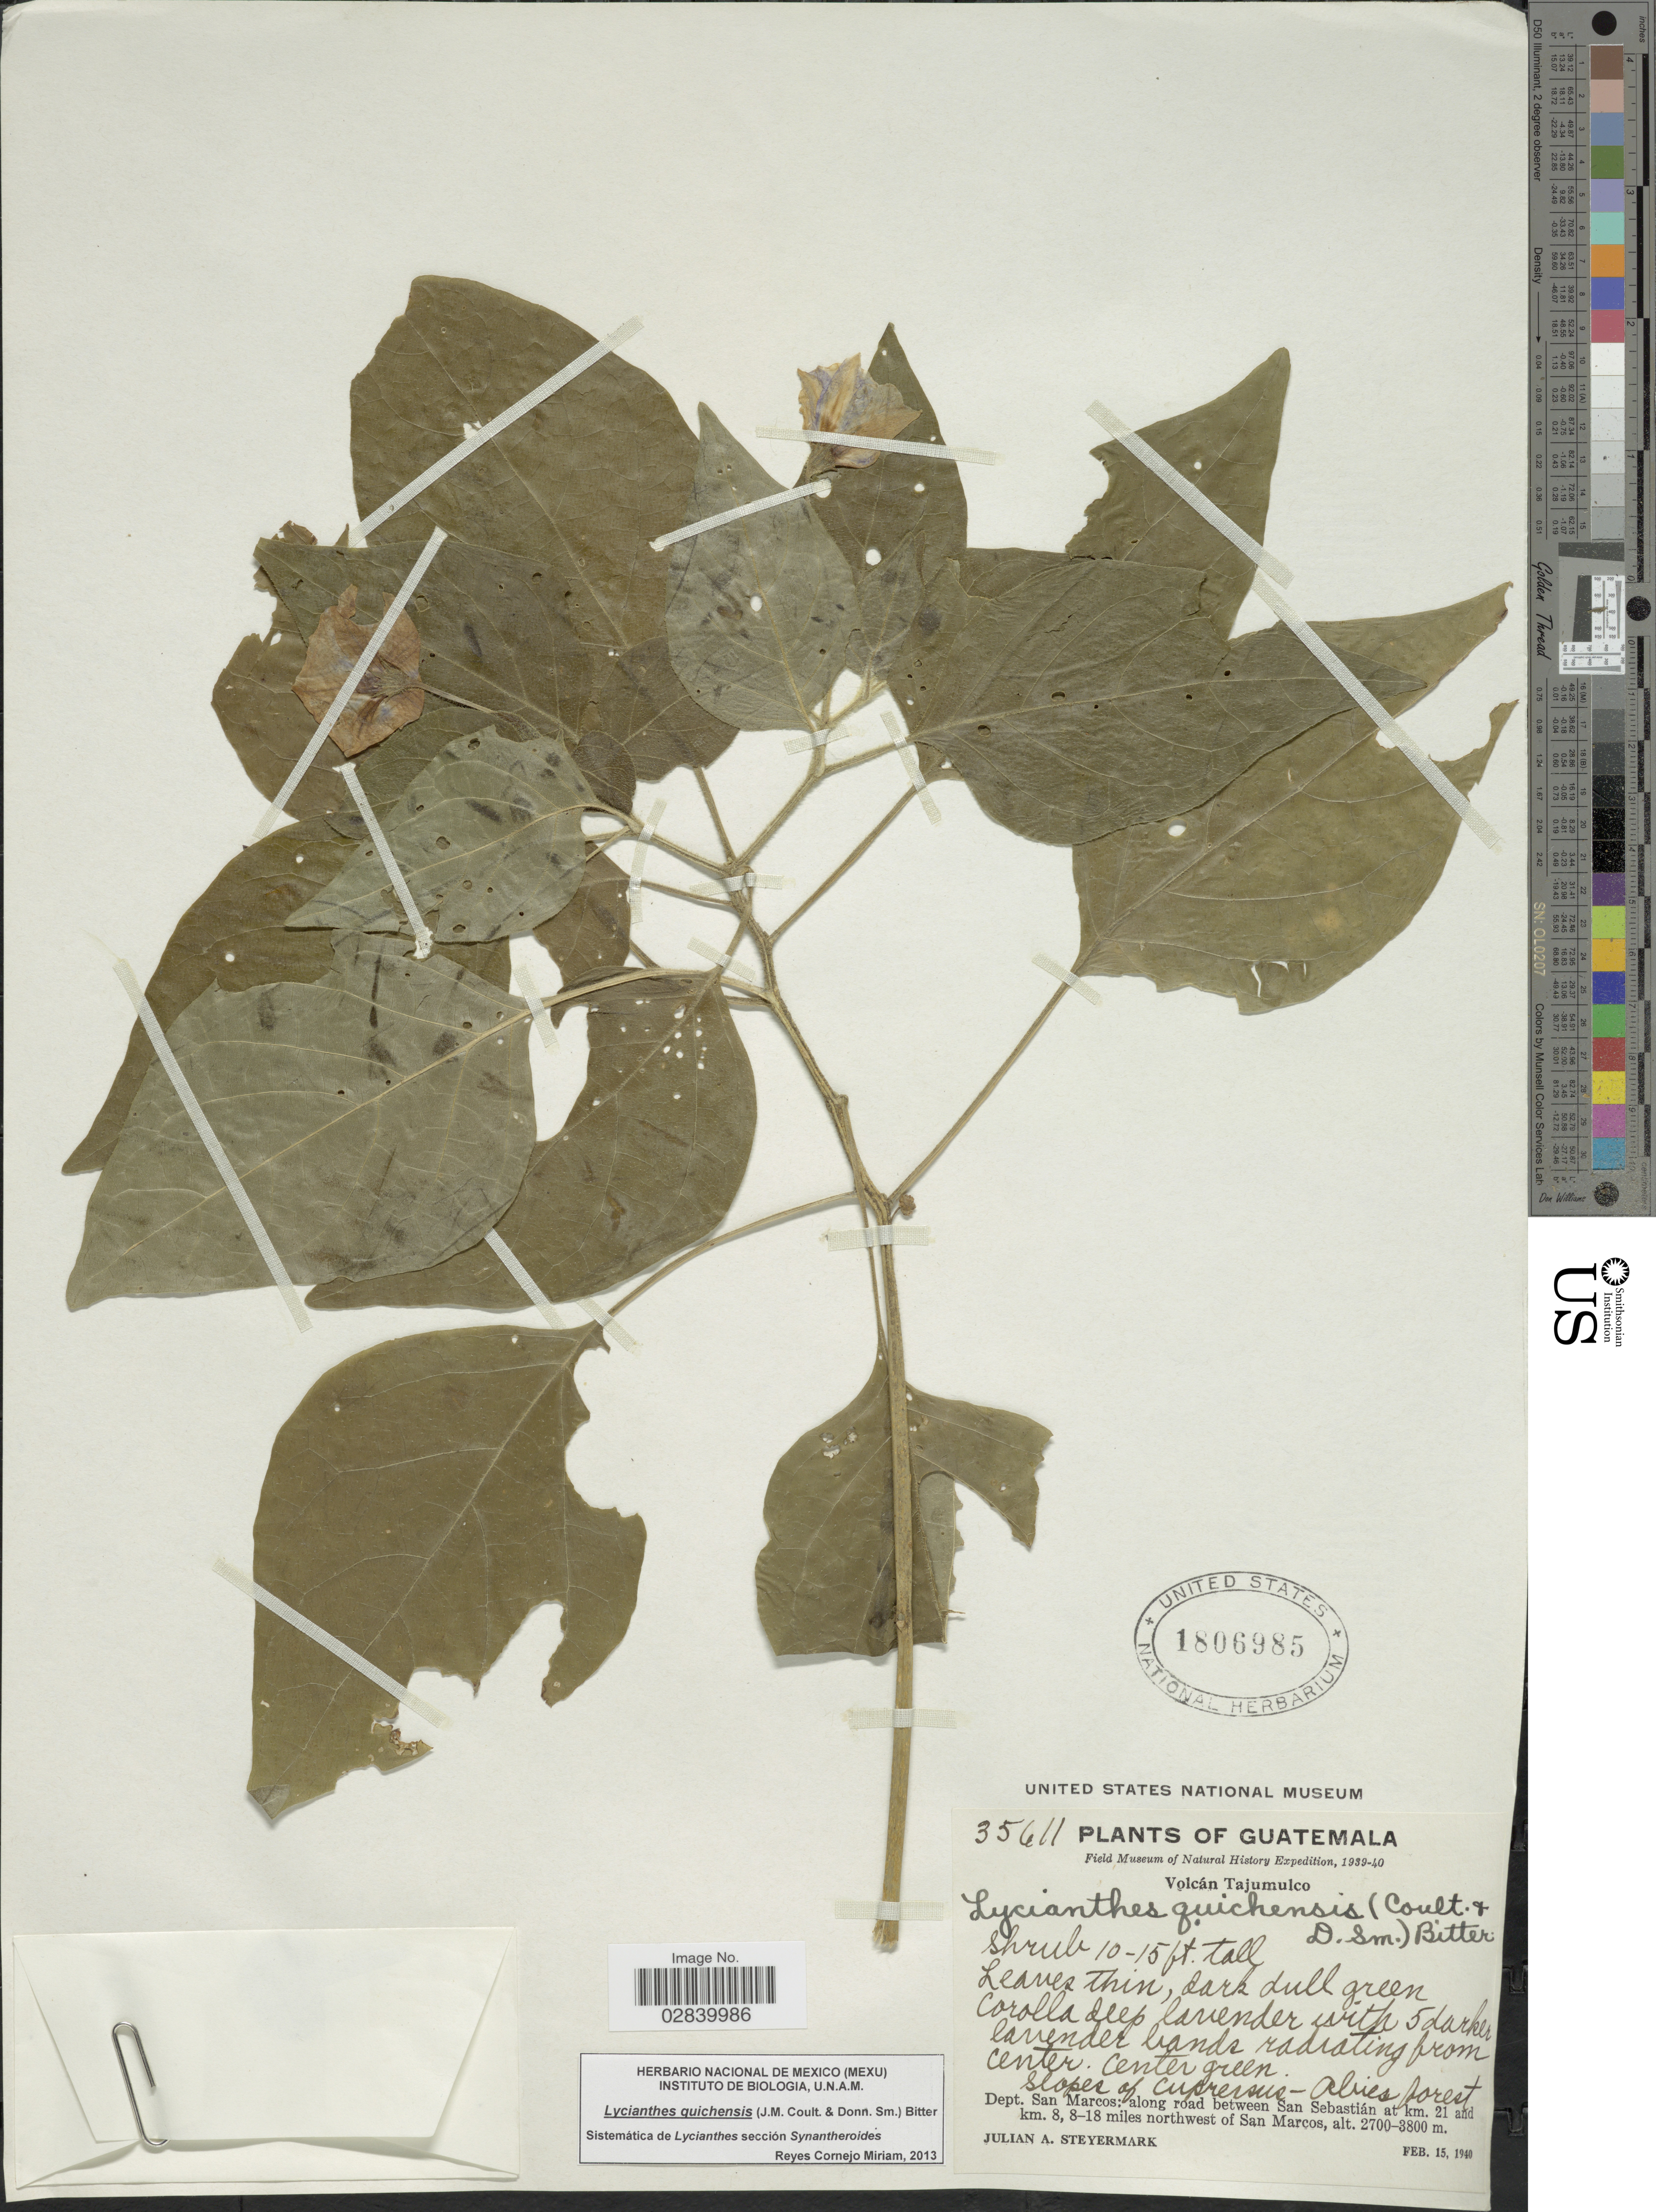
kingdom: Plantae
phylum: Tracheophyta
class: Magnoliopsida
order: Solanales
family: Solanaceae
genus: Lycianthes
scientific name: Lycianthes quichensis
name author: (J.M. Coult. & Donn. Sm.) Bitter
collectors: J. Steyermark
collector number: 35611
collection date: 1940-02-15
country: Guatemala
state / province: San Marcos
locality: Volcán Tajumulco. Dept. San Marcos: along road between San Sebastián at km. 21 and km. 8, 8-18 miles northwest of San Marcos.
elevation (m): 2700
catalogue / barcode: US 1806985